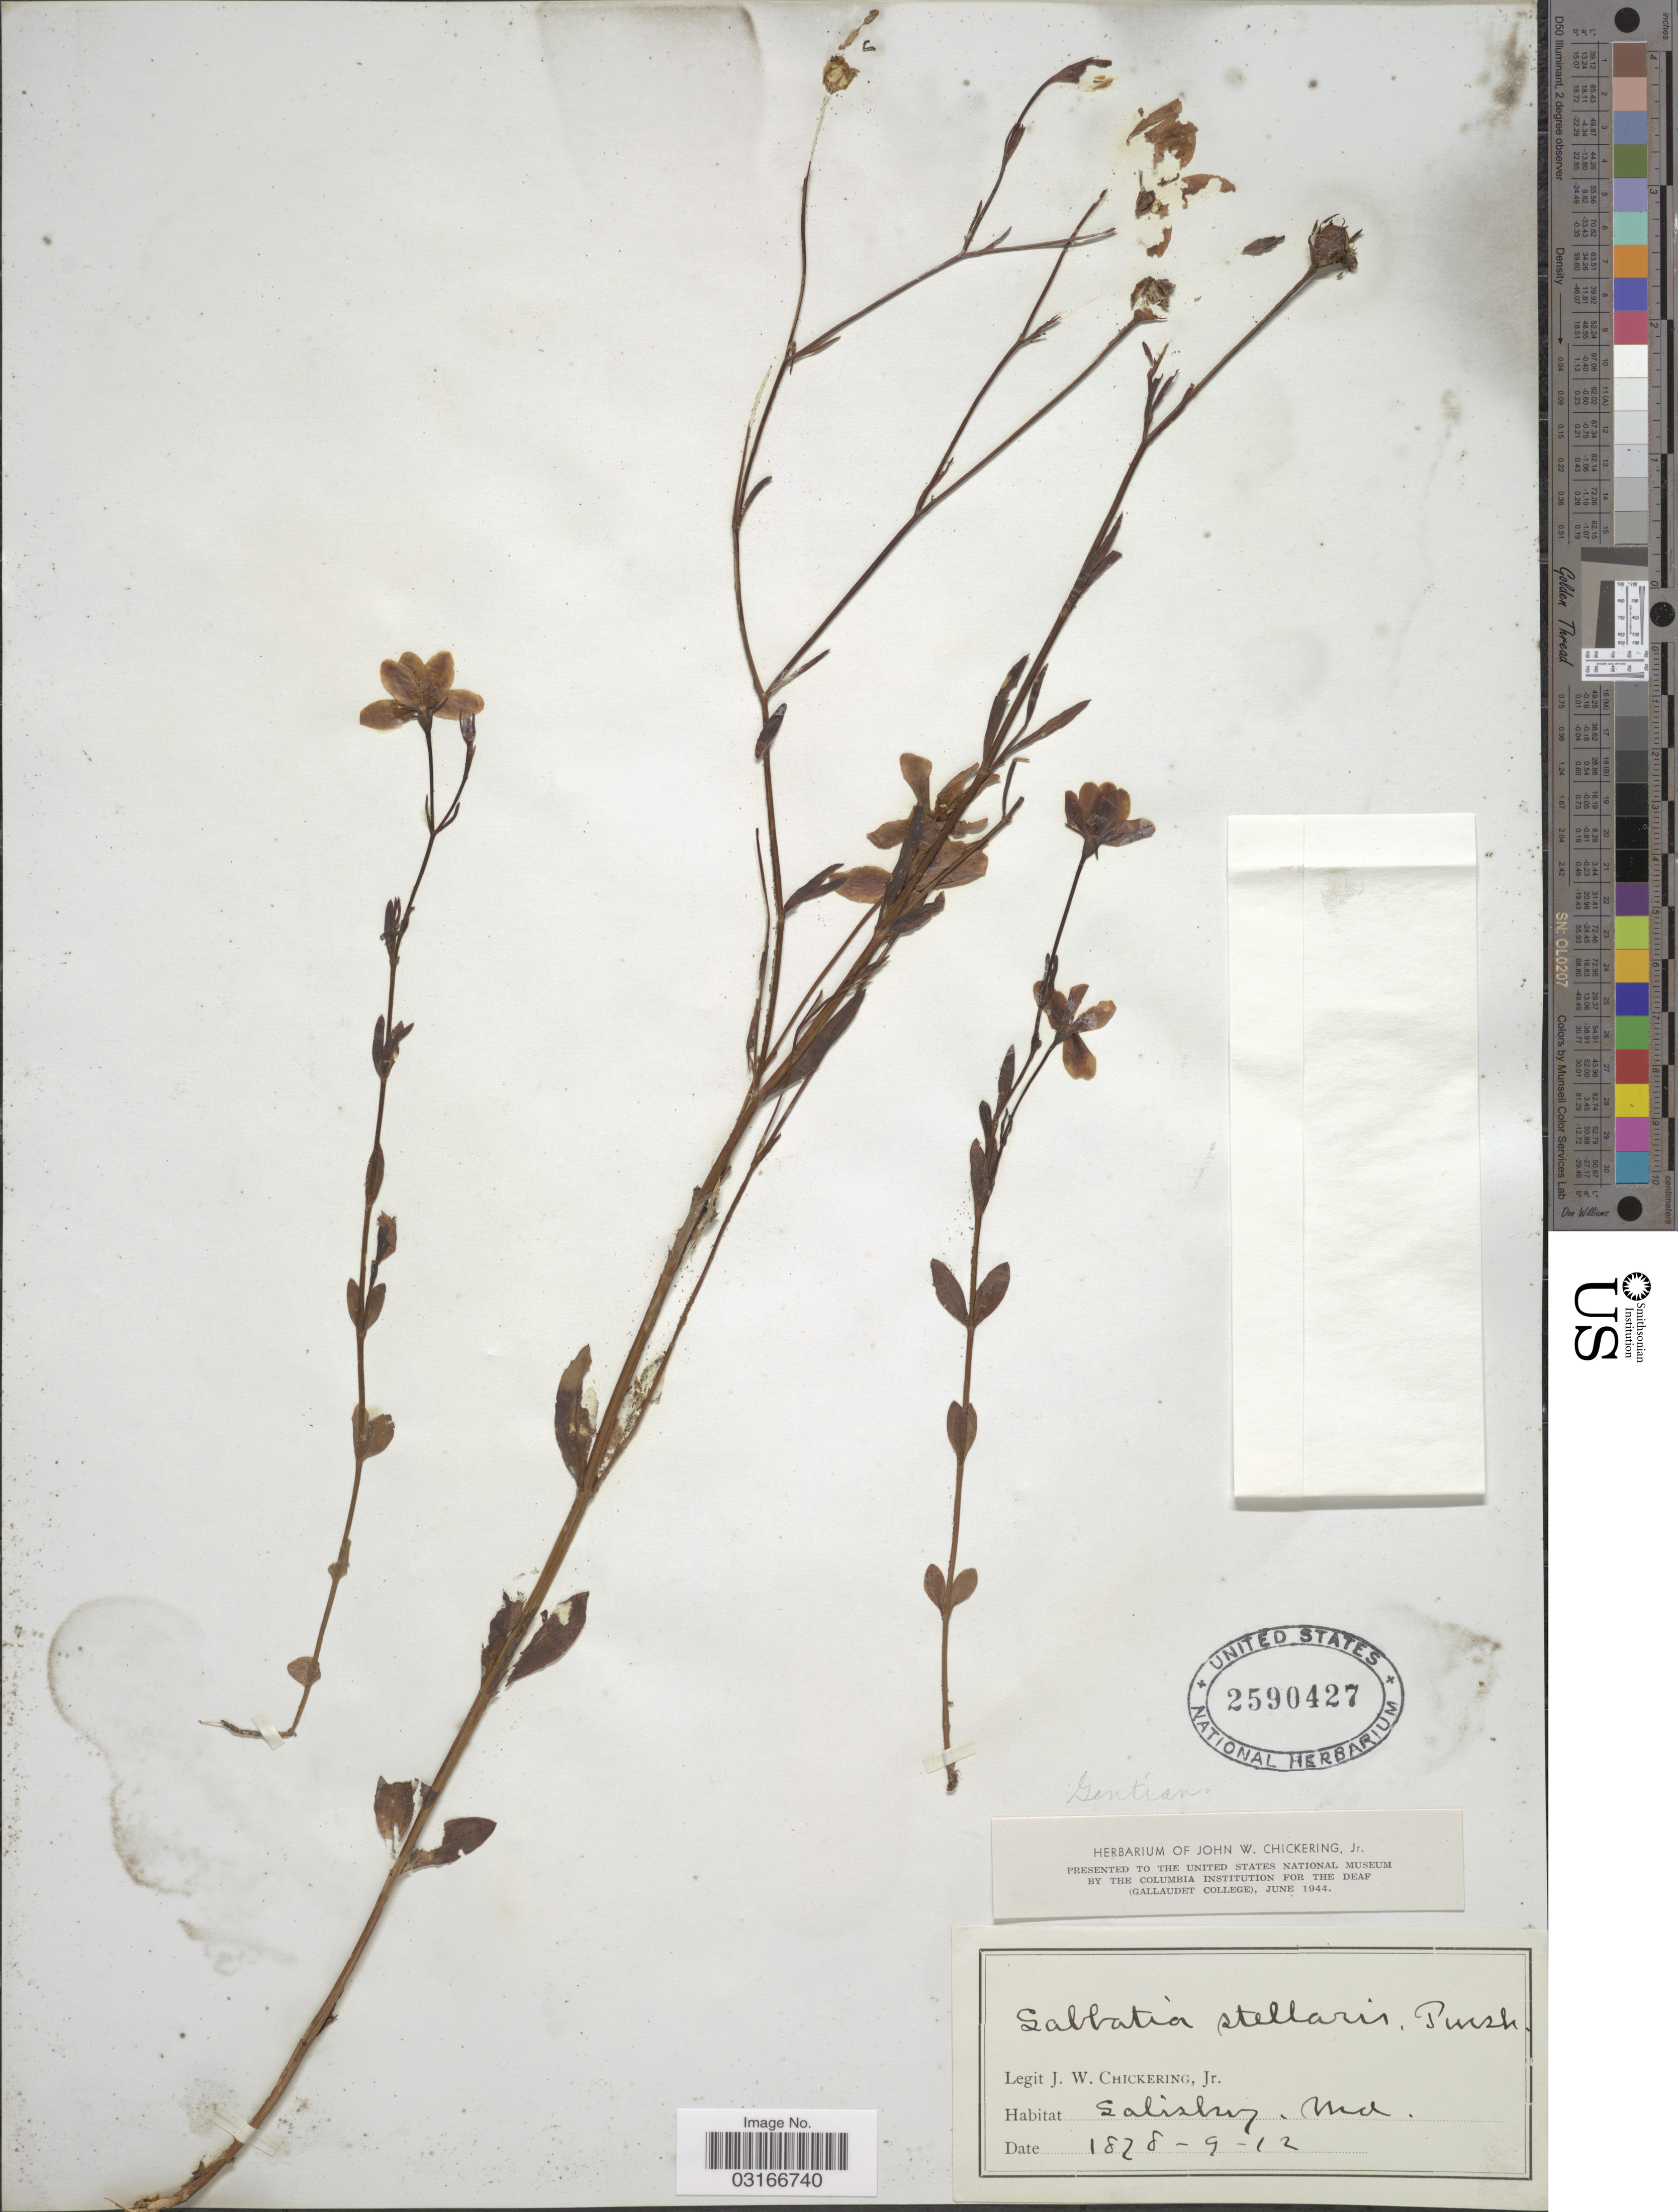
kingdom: Plantae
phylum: Tracheophyta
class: Magnoliopsida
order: Gentianales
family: Gentianaceae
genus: Sabatia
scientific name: Sabatia stellaris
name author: Pursh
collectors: J. W. Chickering Jr.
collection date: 1878-09-12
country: United States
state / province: Maryland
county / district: Wicomico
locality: Salisbury, Md.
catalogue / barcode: US 2590427